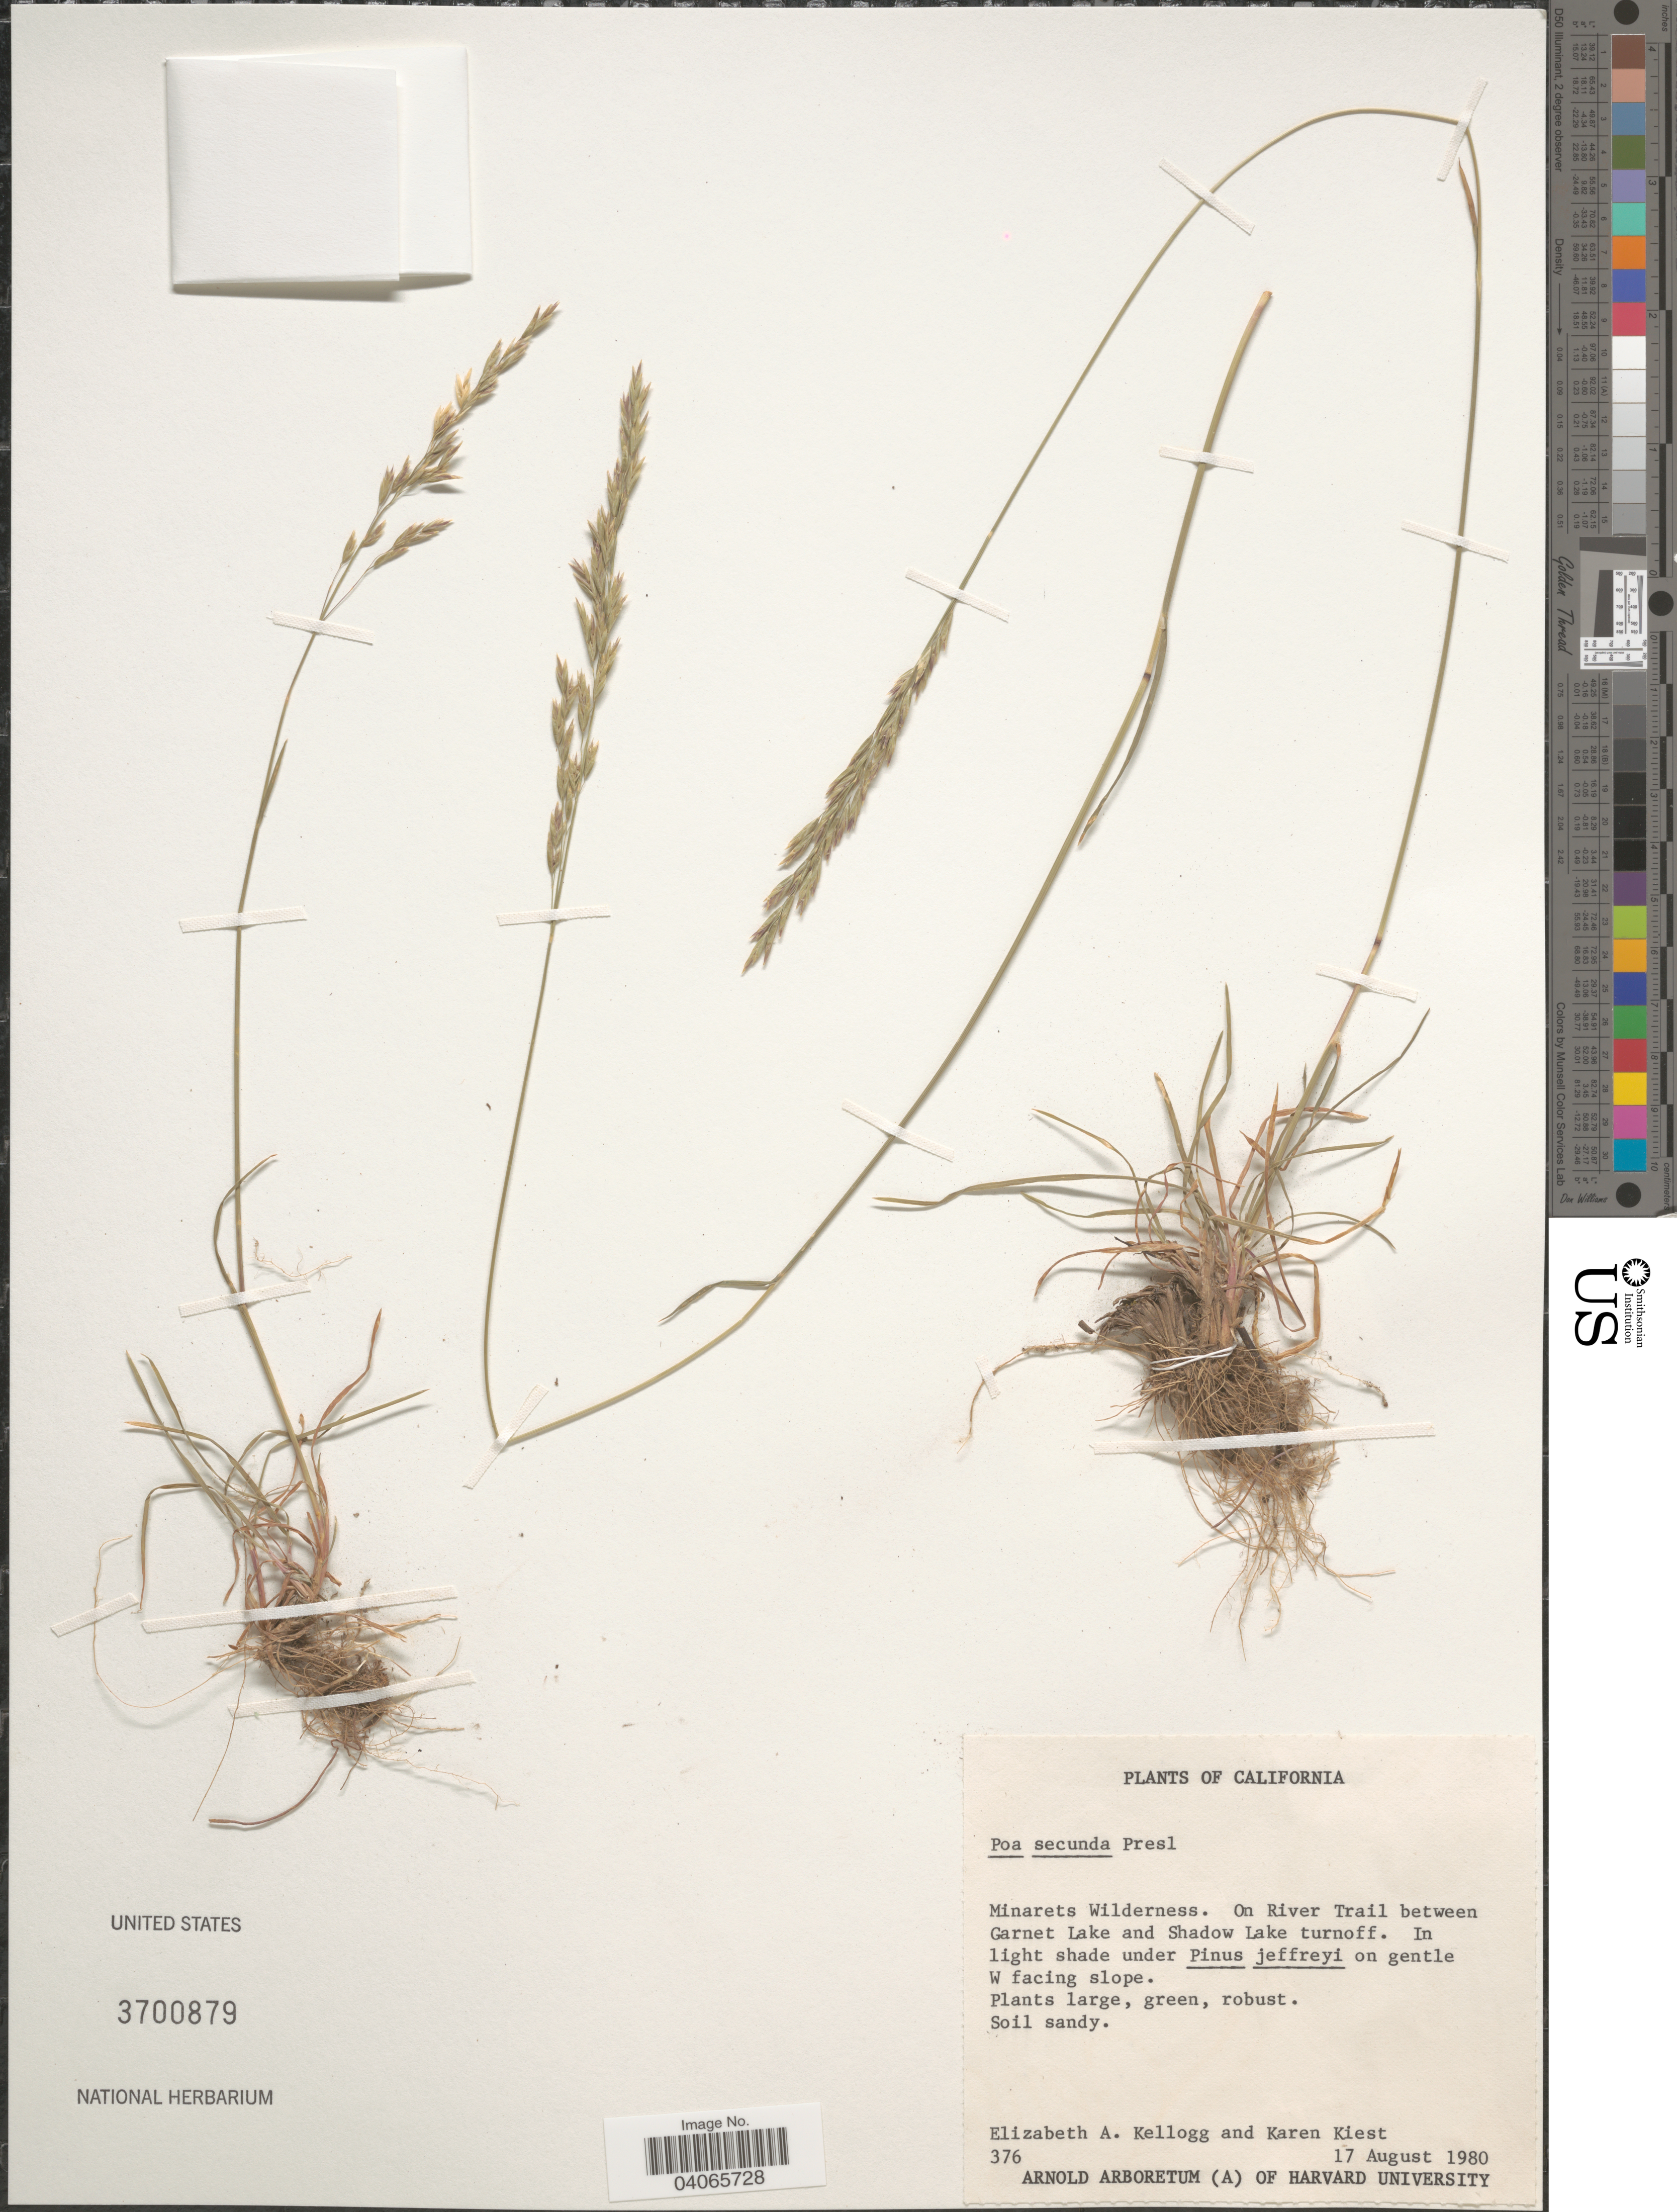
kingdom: Plantae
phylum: Tracheophyta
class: Liliopsida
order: Poales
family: Poaceae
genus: Poa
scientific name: Poa secunda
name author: J. Presl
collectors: E. A. Kellogg & K. Kiest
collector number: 376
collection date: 1980-08-17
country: United States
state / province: California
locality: Minarets Wilderness. On River Trail between Garnet Lake and Shadow Lake turnoff. In light shade under Pinus jeffreyi on gentle W facing slope.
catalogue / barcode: US 3700879